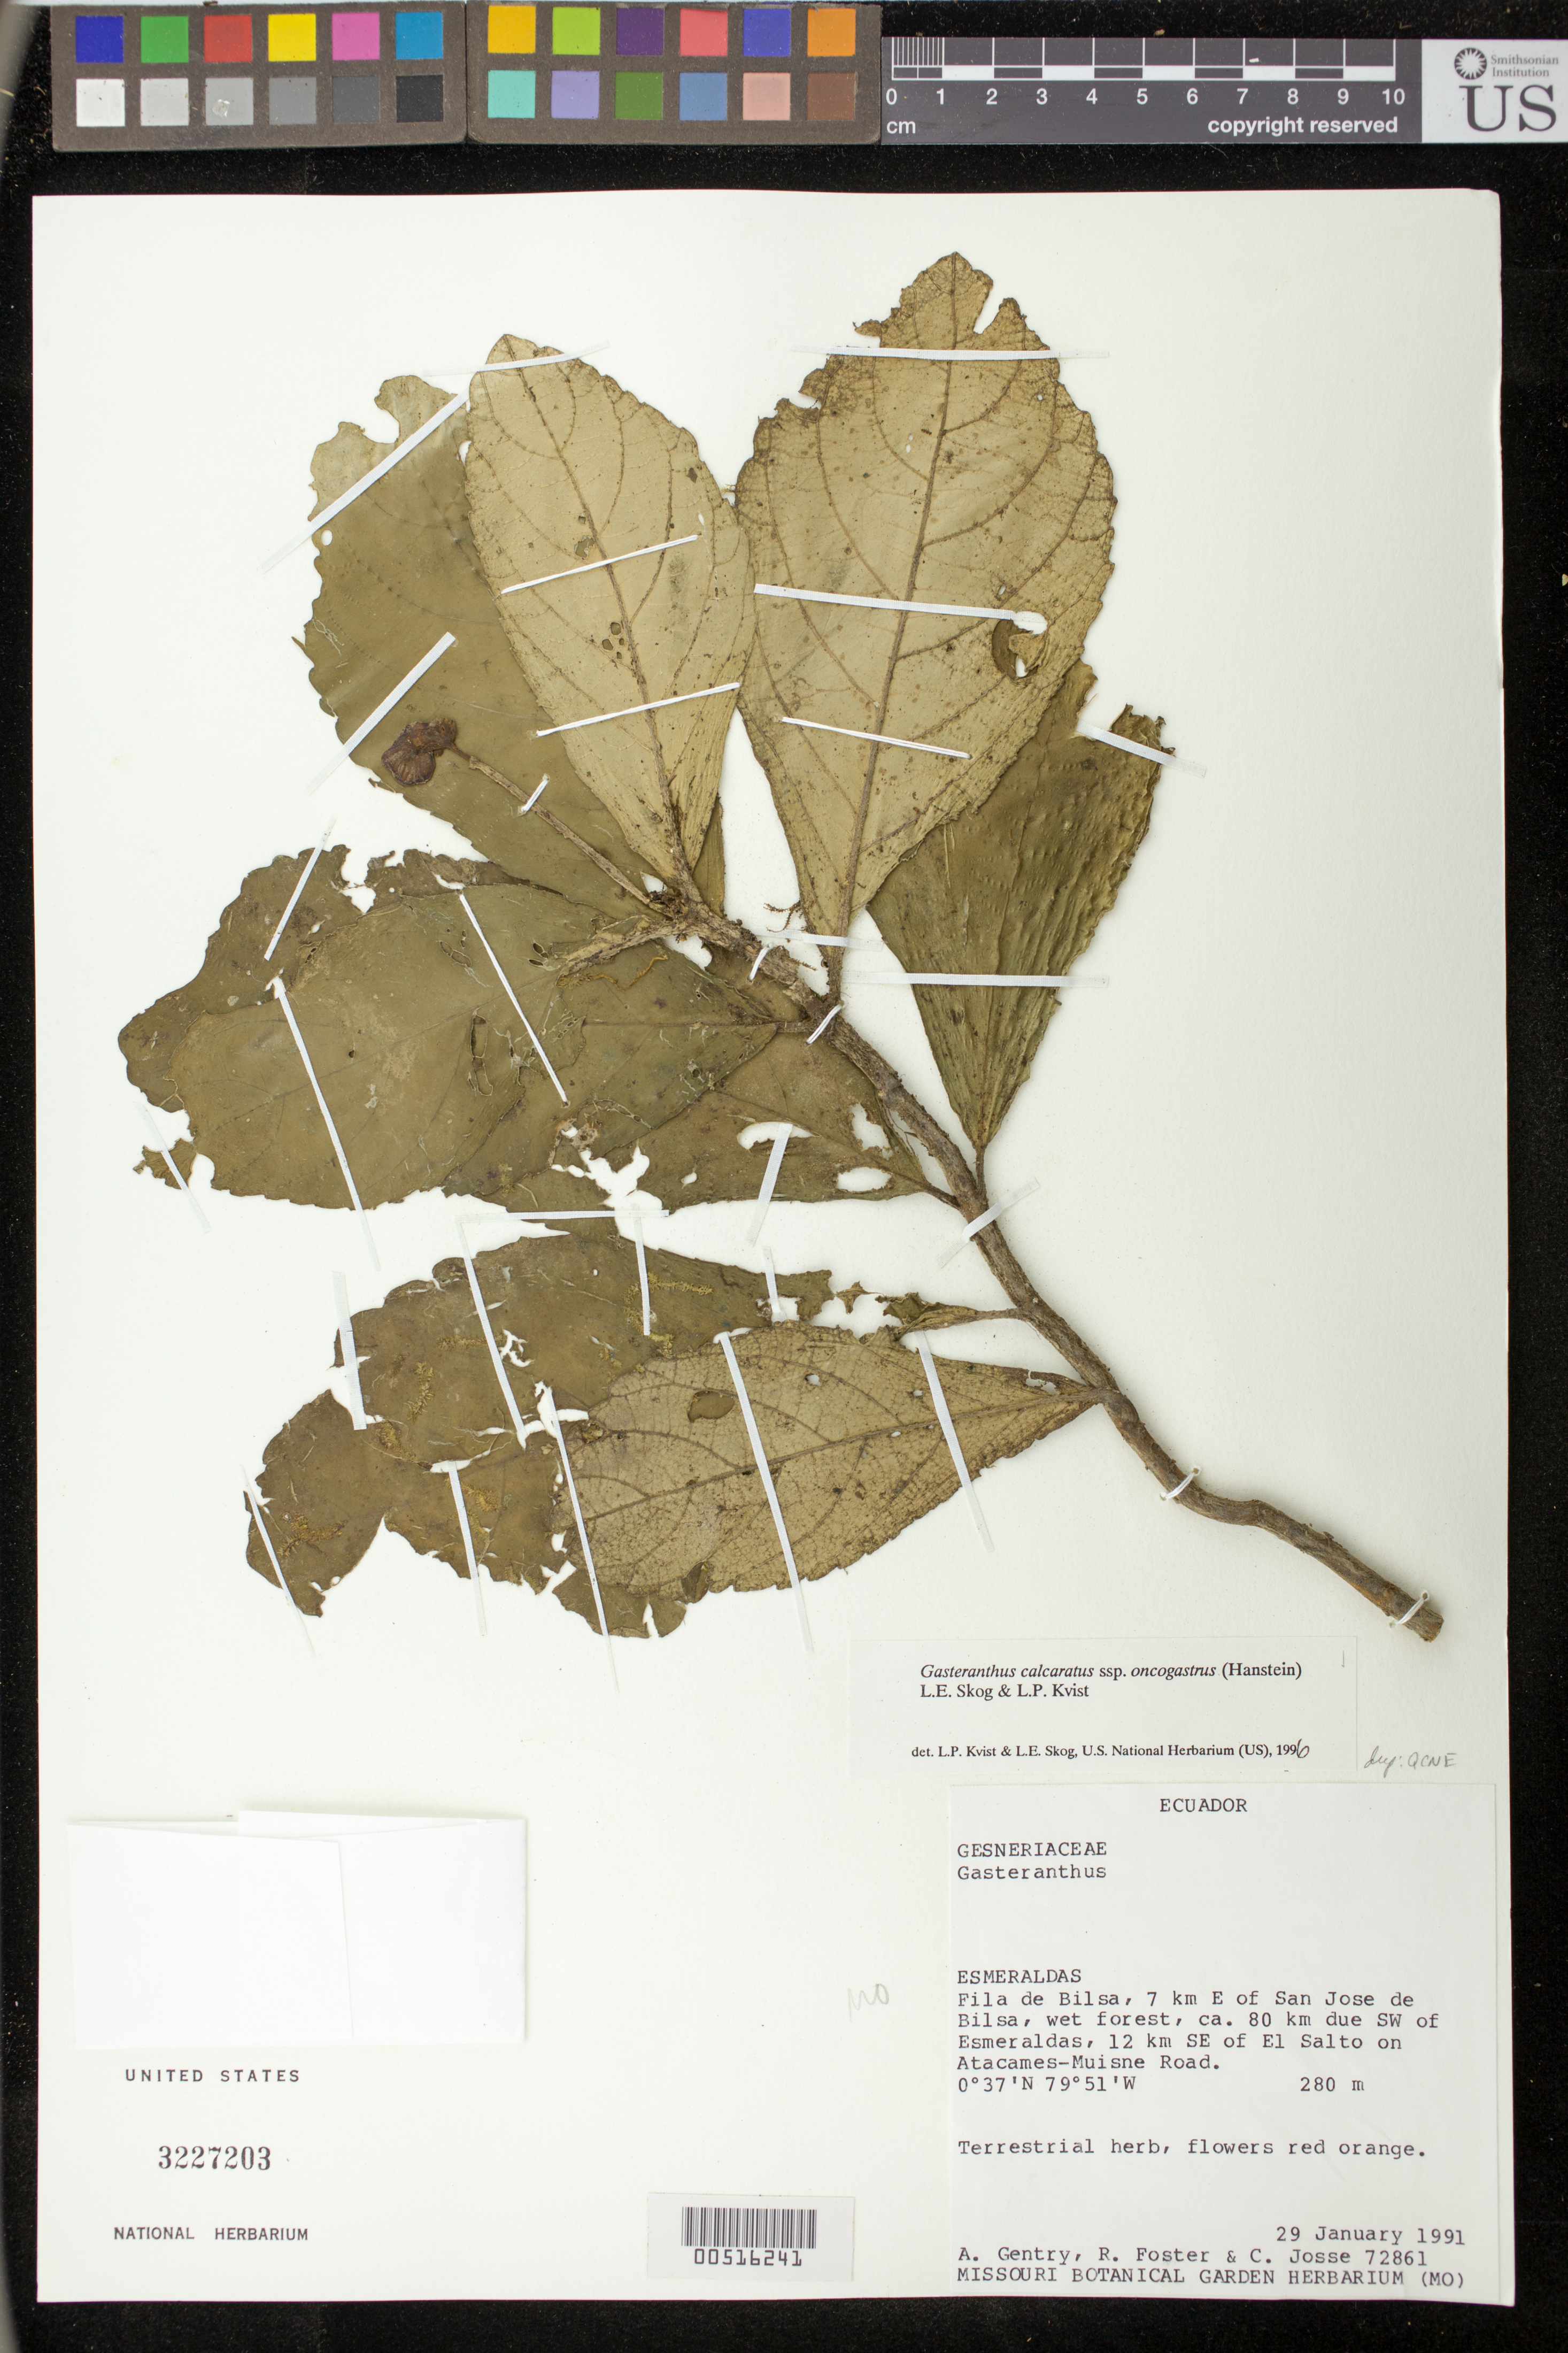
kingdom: Plantae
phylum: Tracheophyta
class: Magnoliopsida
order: Lamiales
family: Gesneriaceae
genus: Sinningia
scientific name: Sinningia incarnata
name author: (Aubl.) D.L. Denham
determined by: Skog, Laurence E.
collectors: A. H. Gentry, R. Foster & C. Josse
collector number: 72861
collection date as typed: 29 Jan 1991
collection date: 1991-01-29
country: Ecuador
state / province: Esmeraldas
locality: Fila de Bilsa, 7 km E of San Jose de Bilsa, ca. 80 km due SW of Esmeraldas, 12 km SE of El Salto on Atacames-Muisne Road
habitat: Wet forest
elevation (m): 280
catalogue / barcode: US 3227203